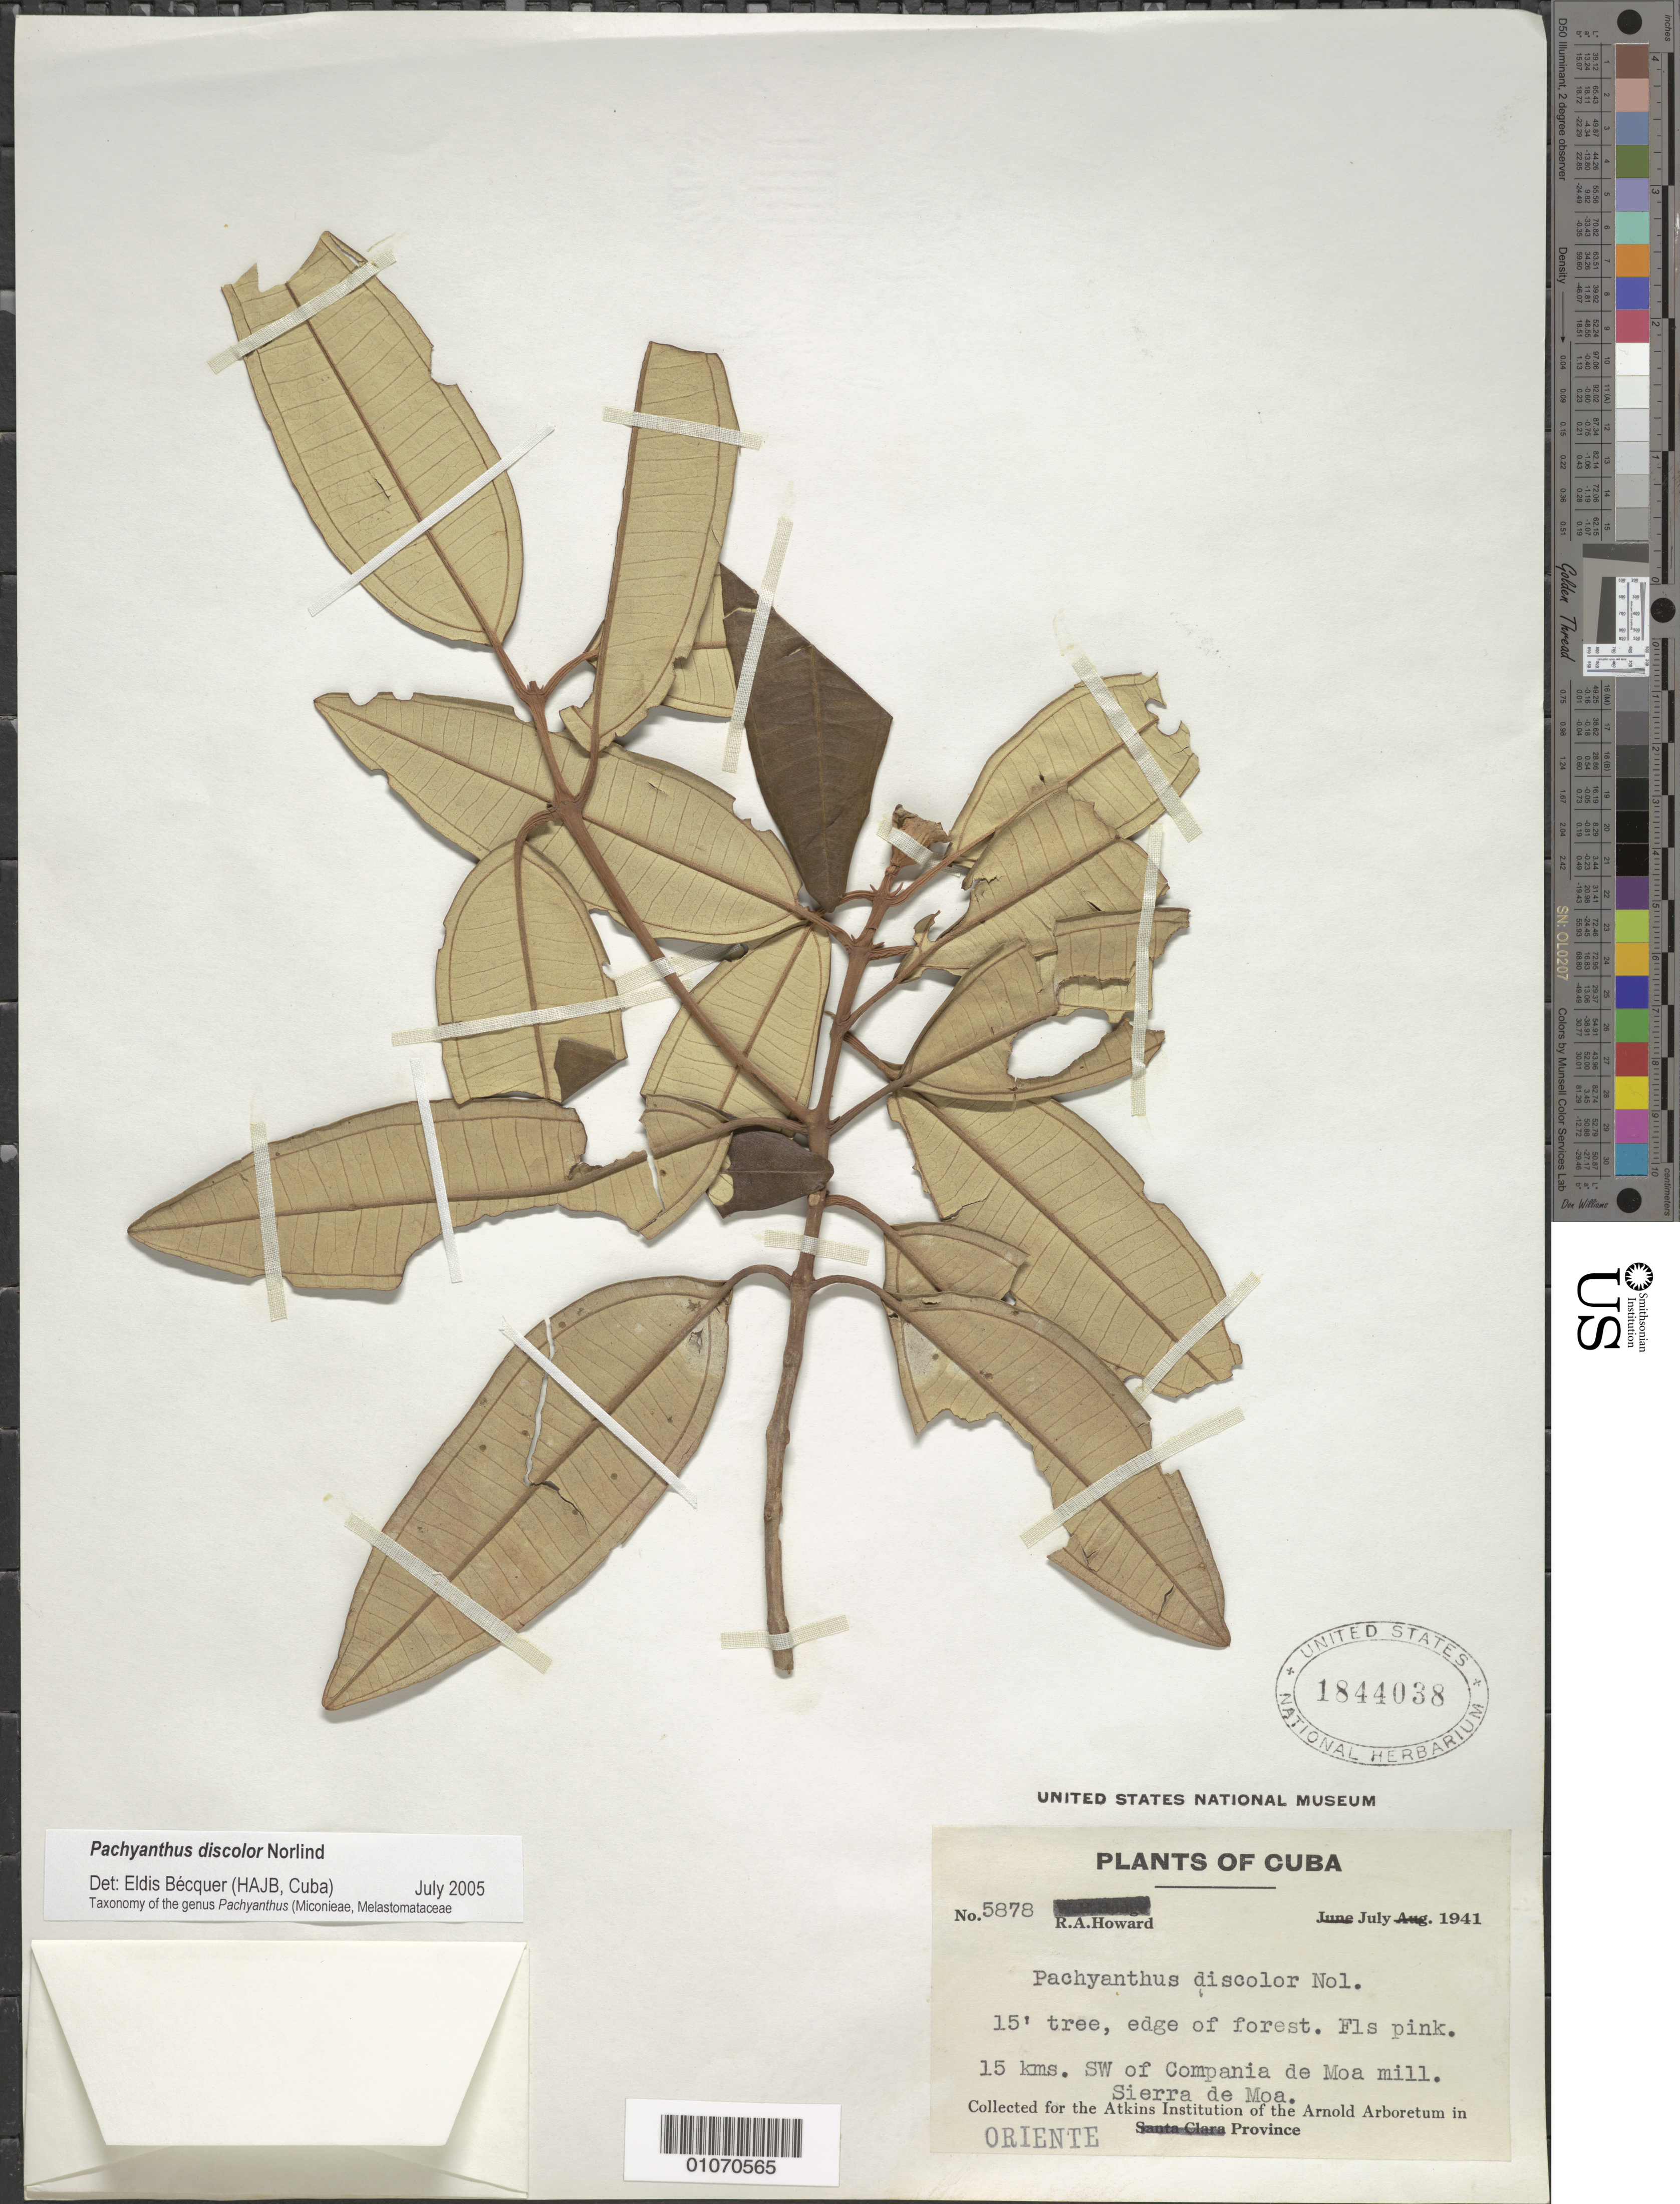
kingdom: Plantae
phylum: Tracheophyta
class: Magnoliopsida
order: Myrtales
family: Melastomataceae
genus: Pachyanthus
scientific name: Pachyanthus discolor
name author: Norlind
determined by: Bécquer Granados, E. R., (HAJB)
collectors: R. A. Howard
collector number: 5878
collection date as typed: Jul 1941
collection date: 1941-07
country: Cuba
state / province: Holguín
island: Cuba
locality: Sierra de Moa, 15 km SW of Compania de Moa mill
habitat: Edge of forest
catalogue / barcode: US 1844038